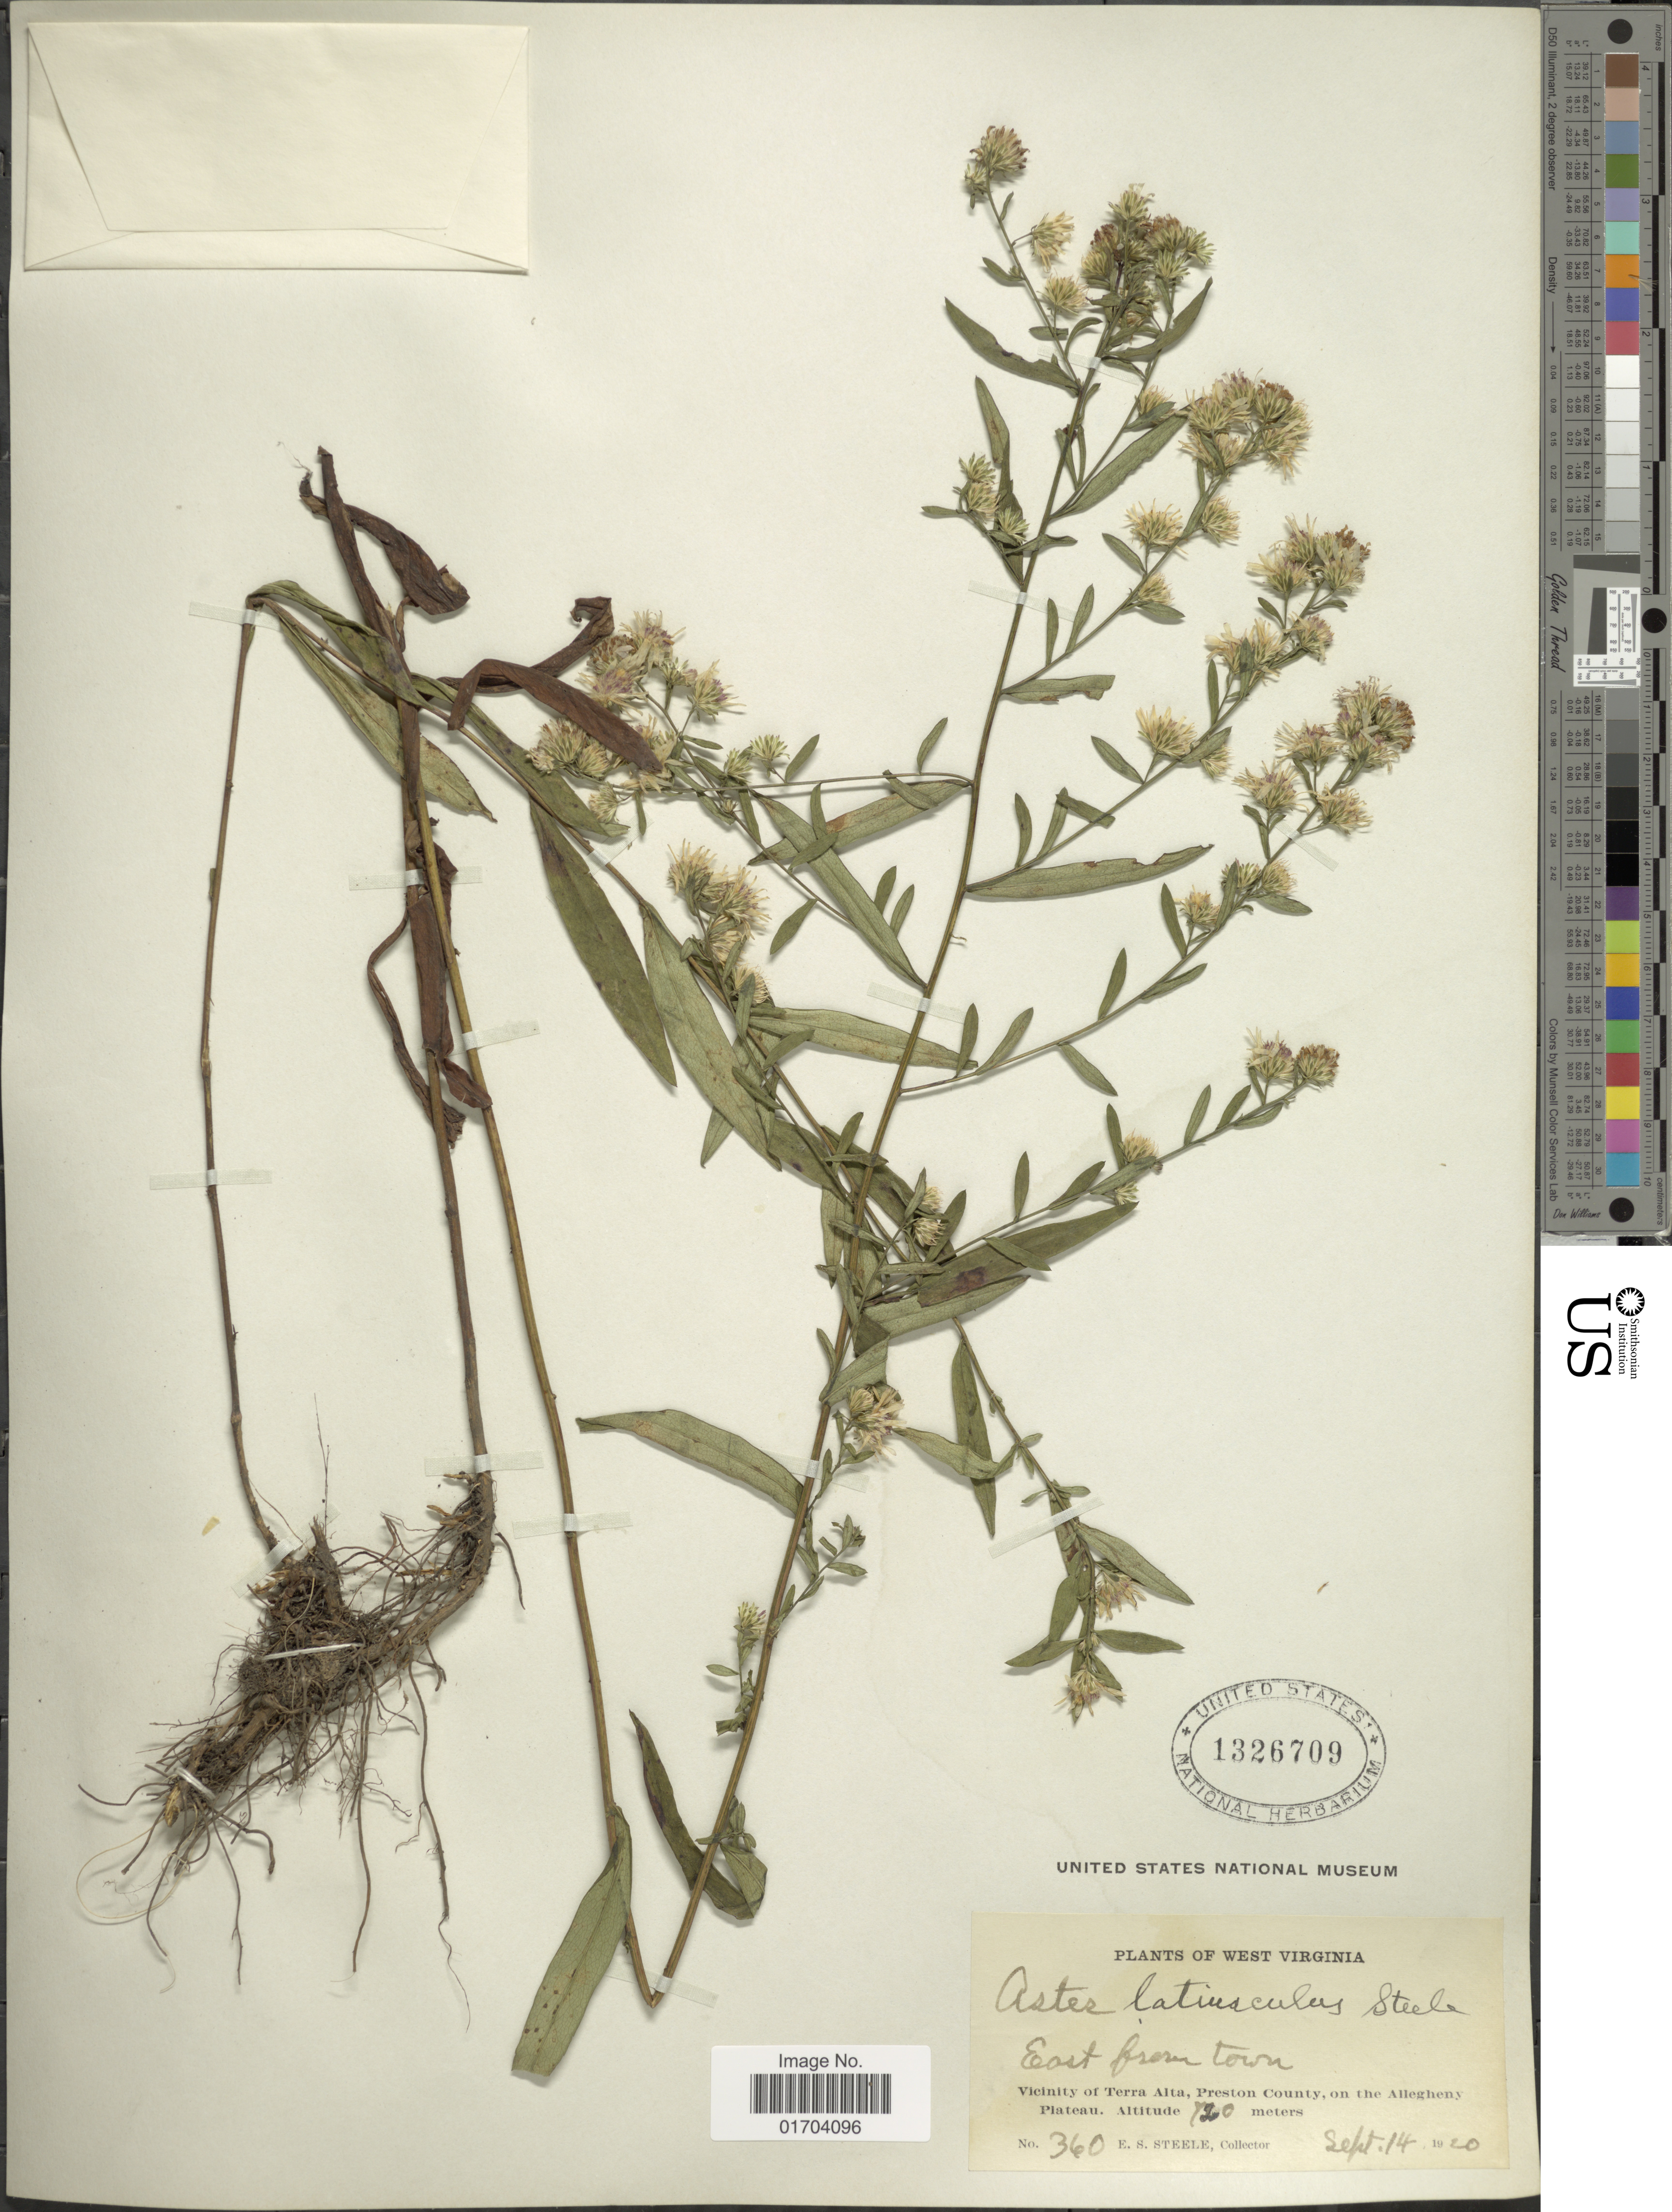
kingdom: Plantae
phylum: Tracheophyta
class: Magnoliopsida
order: Asterales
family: Asteraceae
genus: Aster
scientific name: Aster latiusculus E.S. Steele sp. nov. ined.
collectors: E. Steele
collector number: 360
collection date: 1920-09-14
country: United States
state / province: West Virginia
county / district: Preston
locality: East from town, Vicinity of Terra Alta, Preston County, on the Allegheny Plateau.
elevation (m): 720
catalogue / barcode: US 1326709